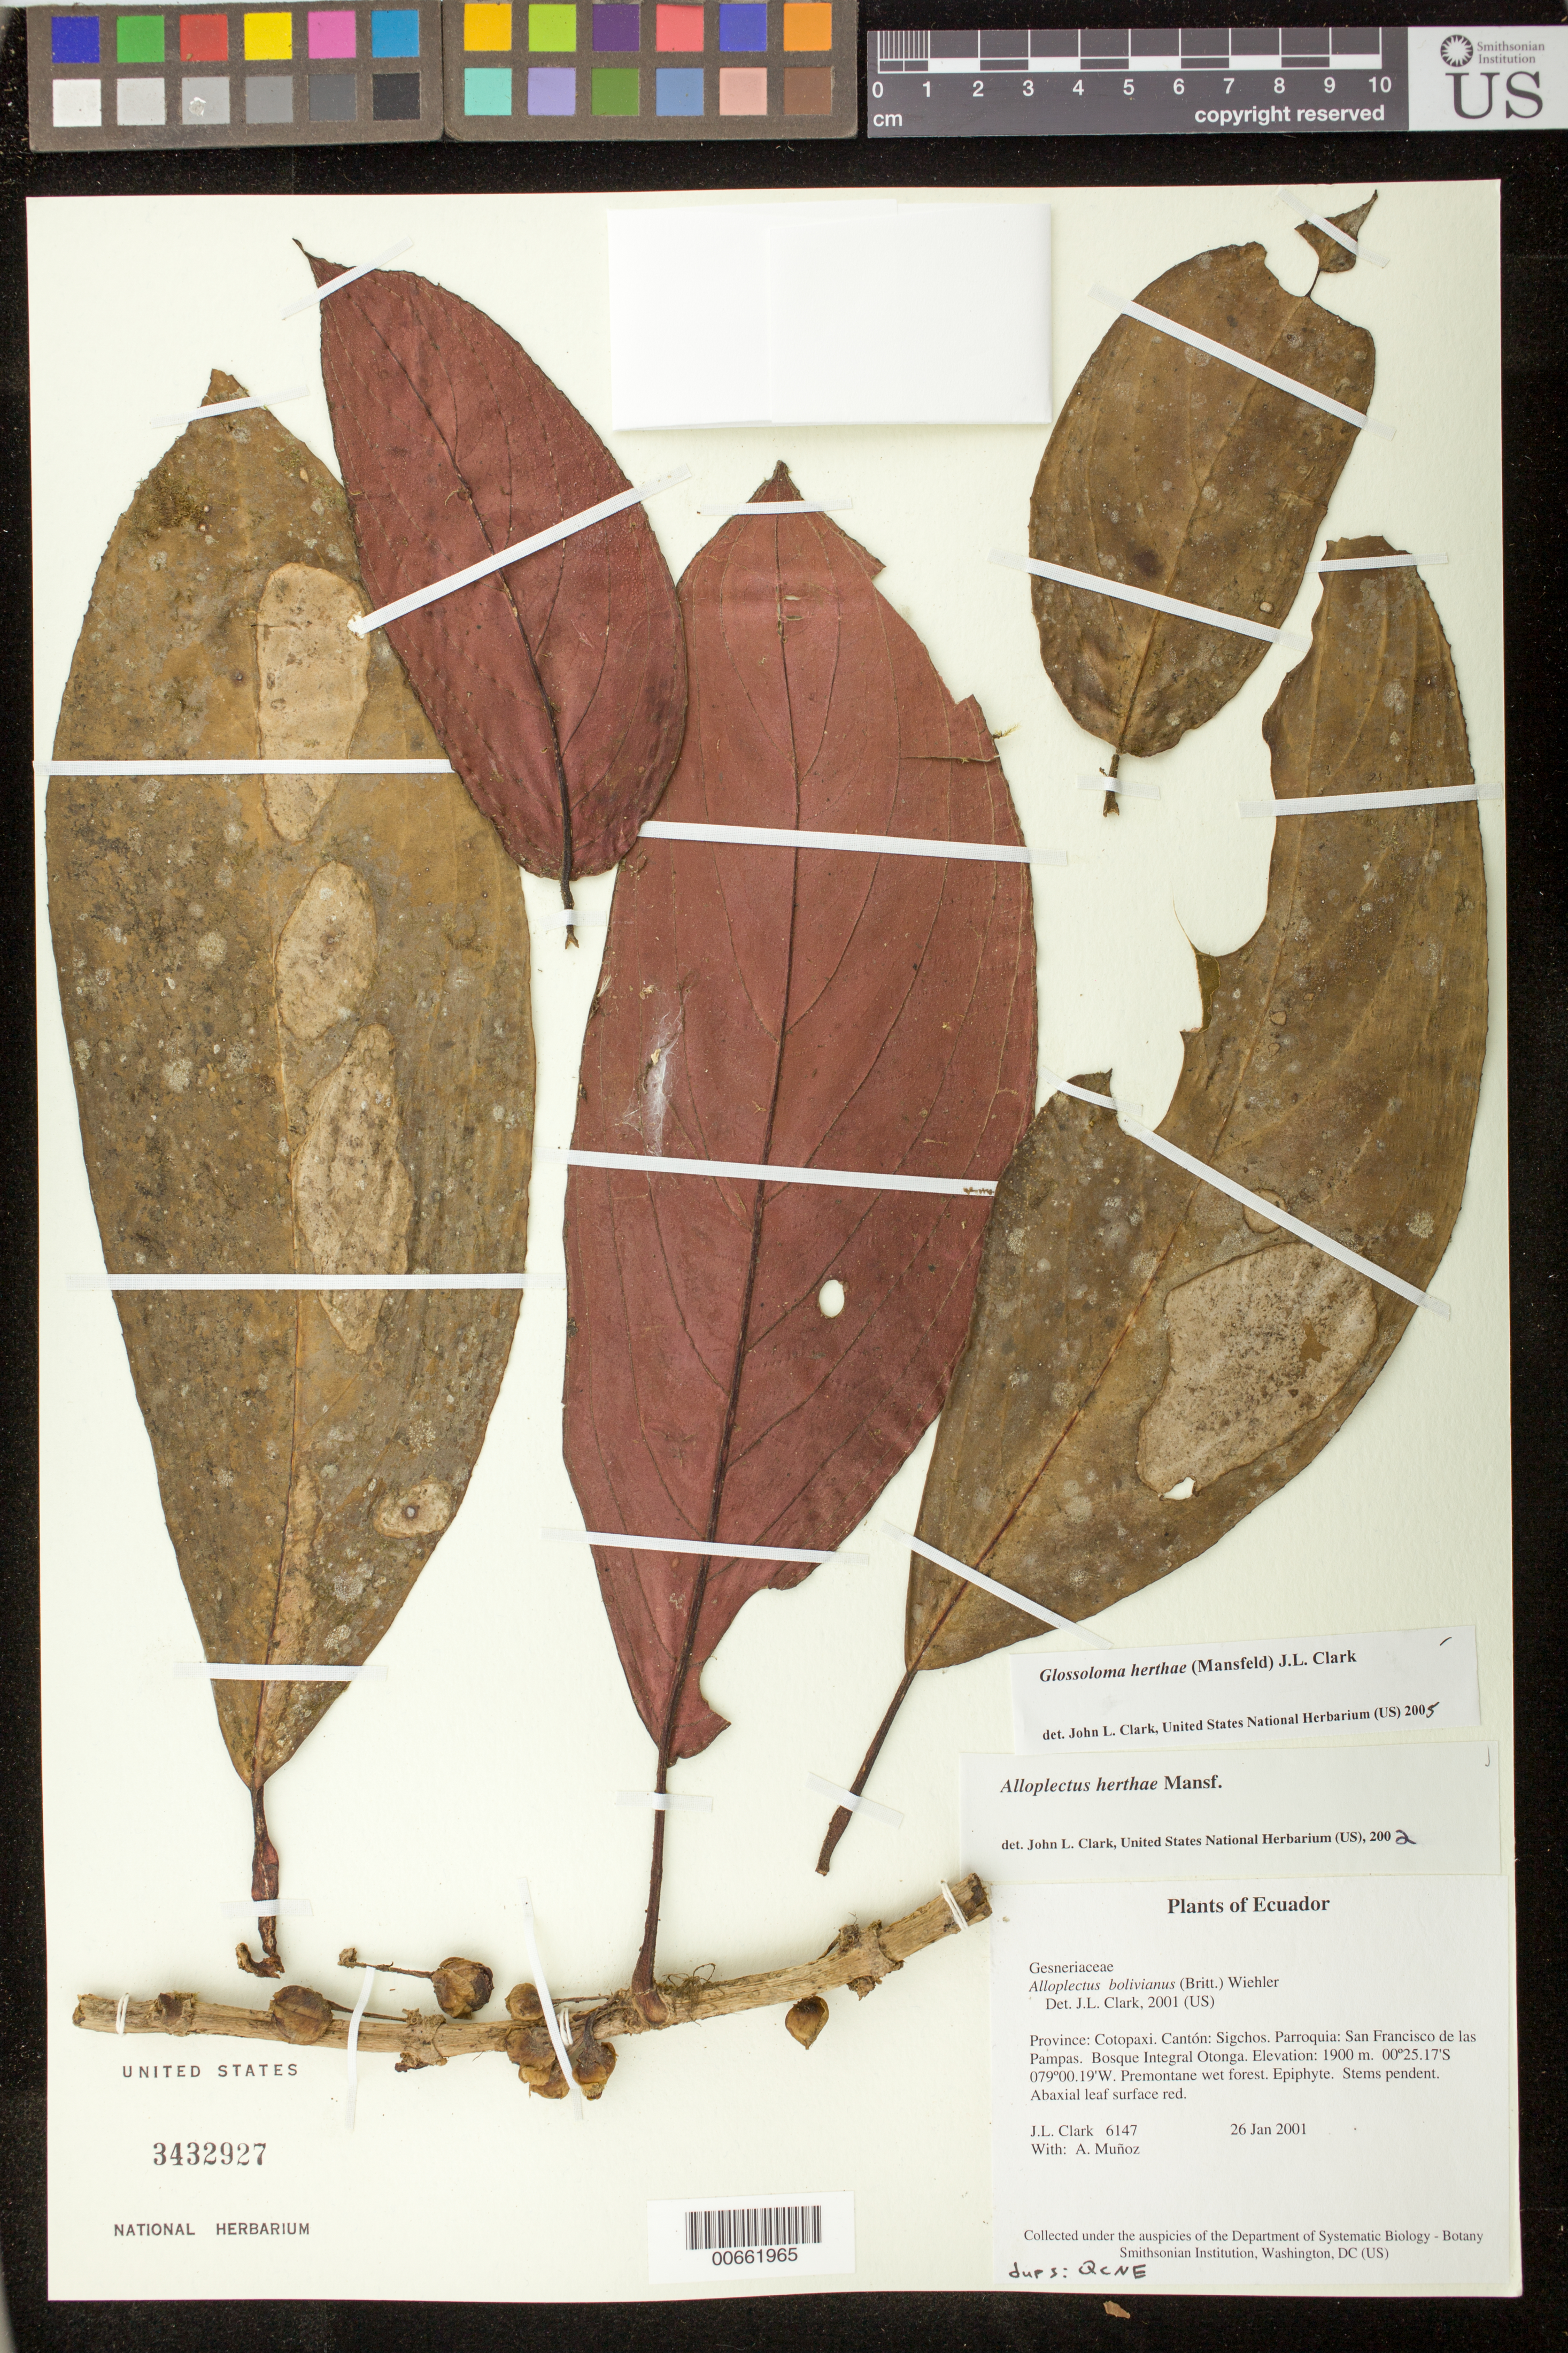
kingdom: Plantae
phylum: Tracheophyta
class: Magnoliopsida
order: Lamiales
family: Gesneriaceae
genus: Glossoloma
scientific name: Glossoloma herthae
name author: (Mansf.) J.L. Clark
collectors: J. L. Clark & A. Muñoz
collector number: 6147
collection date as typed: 26 Jan 2001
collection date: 2001-01-26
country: Ecuador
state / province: Cotopaxi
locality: Cantón: Sigchos. Parroquia: San Francisco de las Pampas. Bosque Integral Otonga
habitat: Premontane wet forest.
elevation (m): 1900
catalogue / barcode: US 3432927